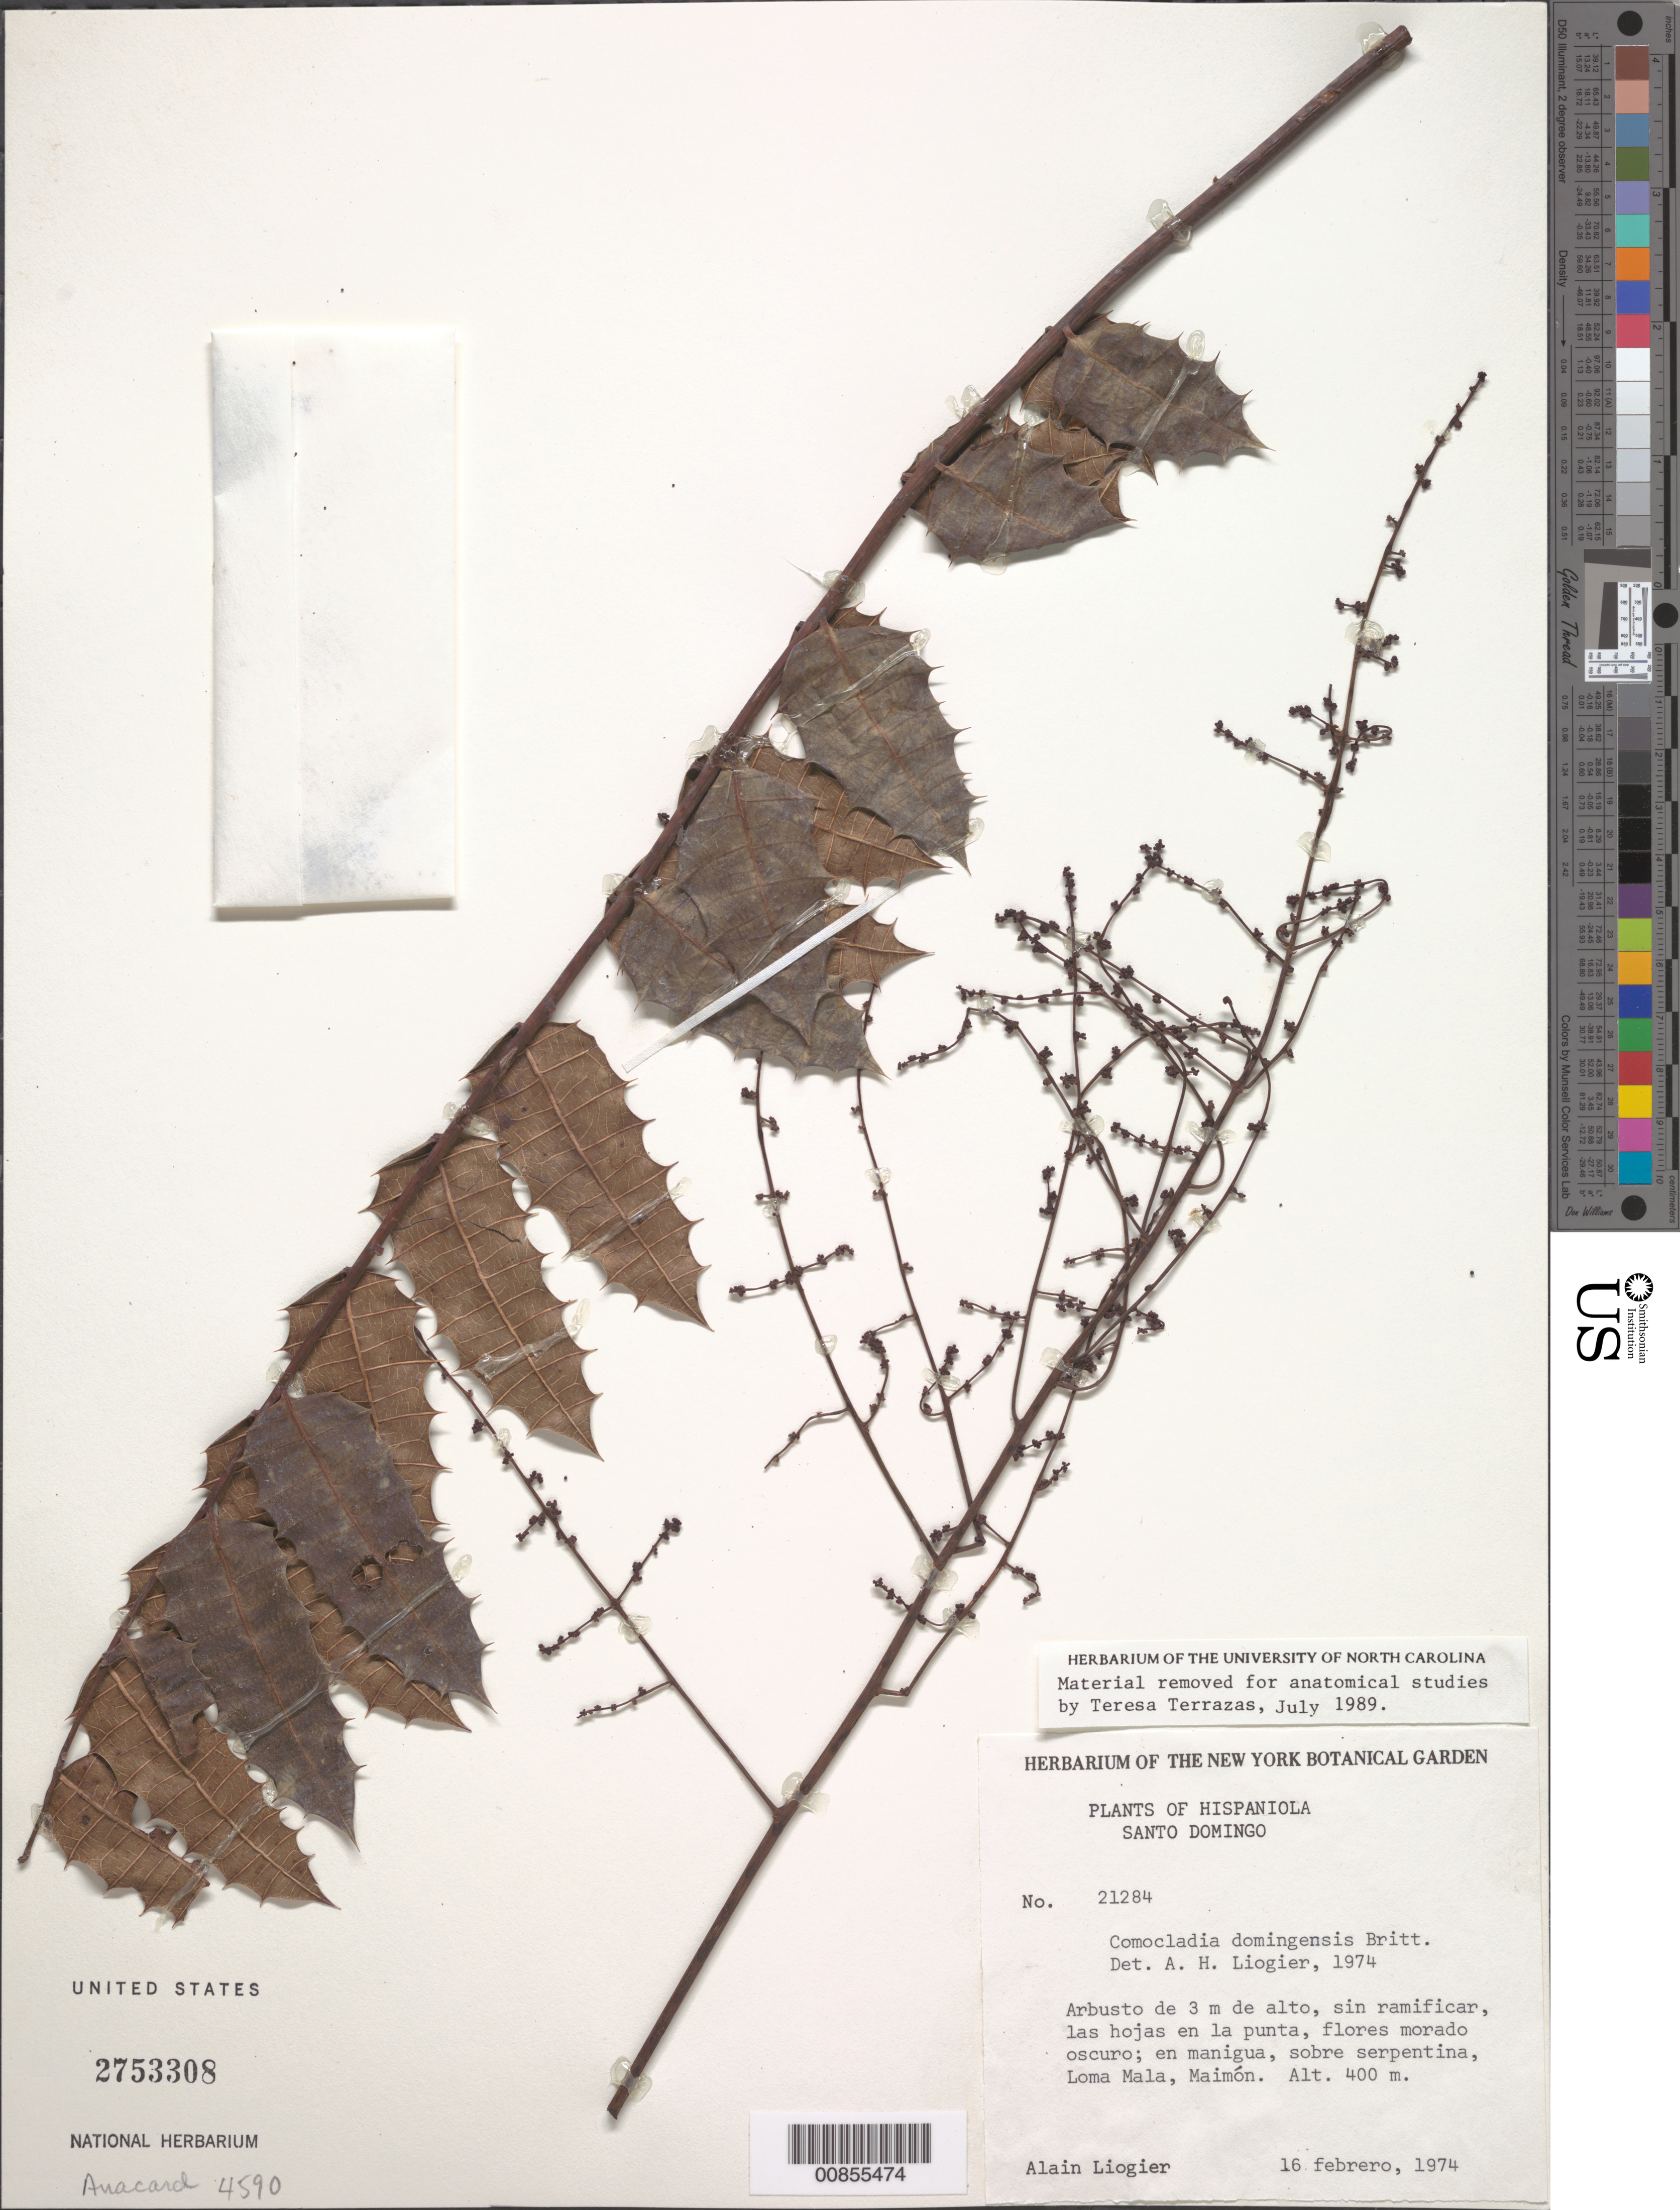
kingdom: Plantae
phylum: Tracheophyta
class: Magnoliopsida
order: Sapindales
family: Anacardiaceae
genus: Comocladia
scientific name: Comocladia domingensis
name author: Britton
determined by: Liogier, Alain H.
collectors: A. H. Liogier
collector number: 21284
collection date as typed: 16 Feb 1974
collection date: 1974-02-16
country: Dominican Republic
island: Hispaniola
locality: Loma Mala, Maimón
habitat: En manigua sobre serpentina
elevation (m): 400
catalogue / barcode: US 2753308